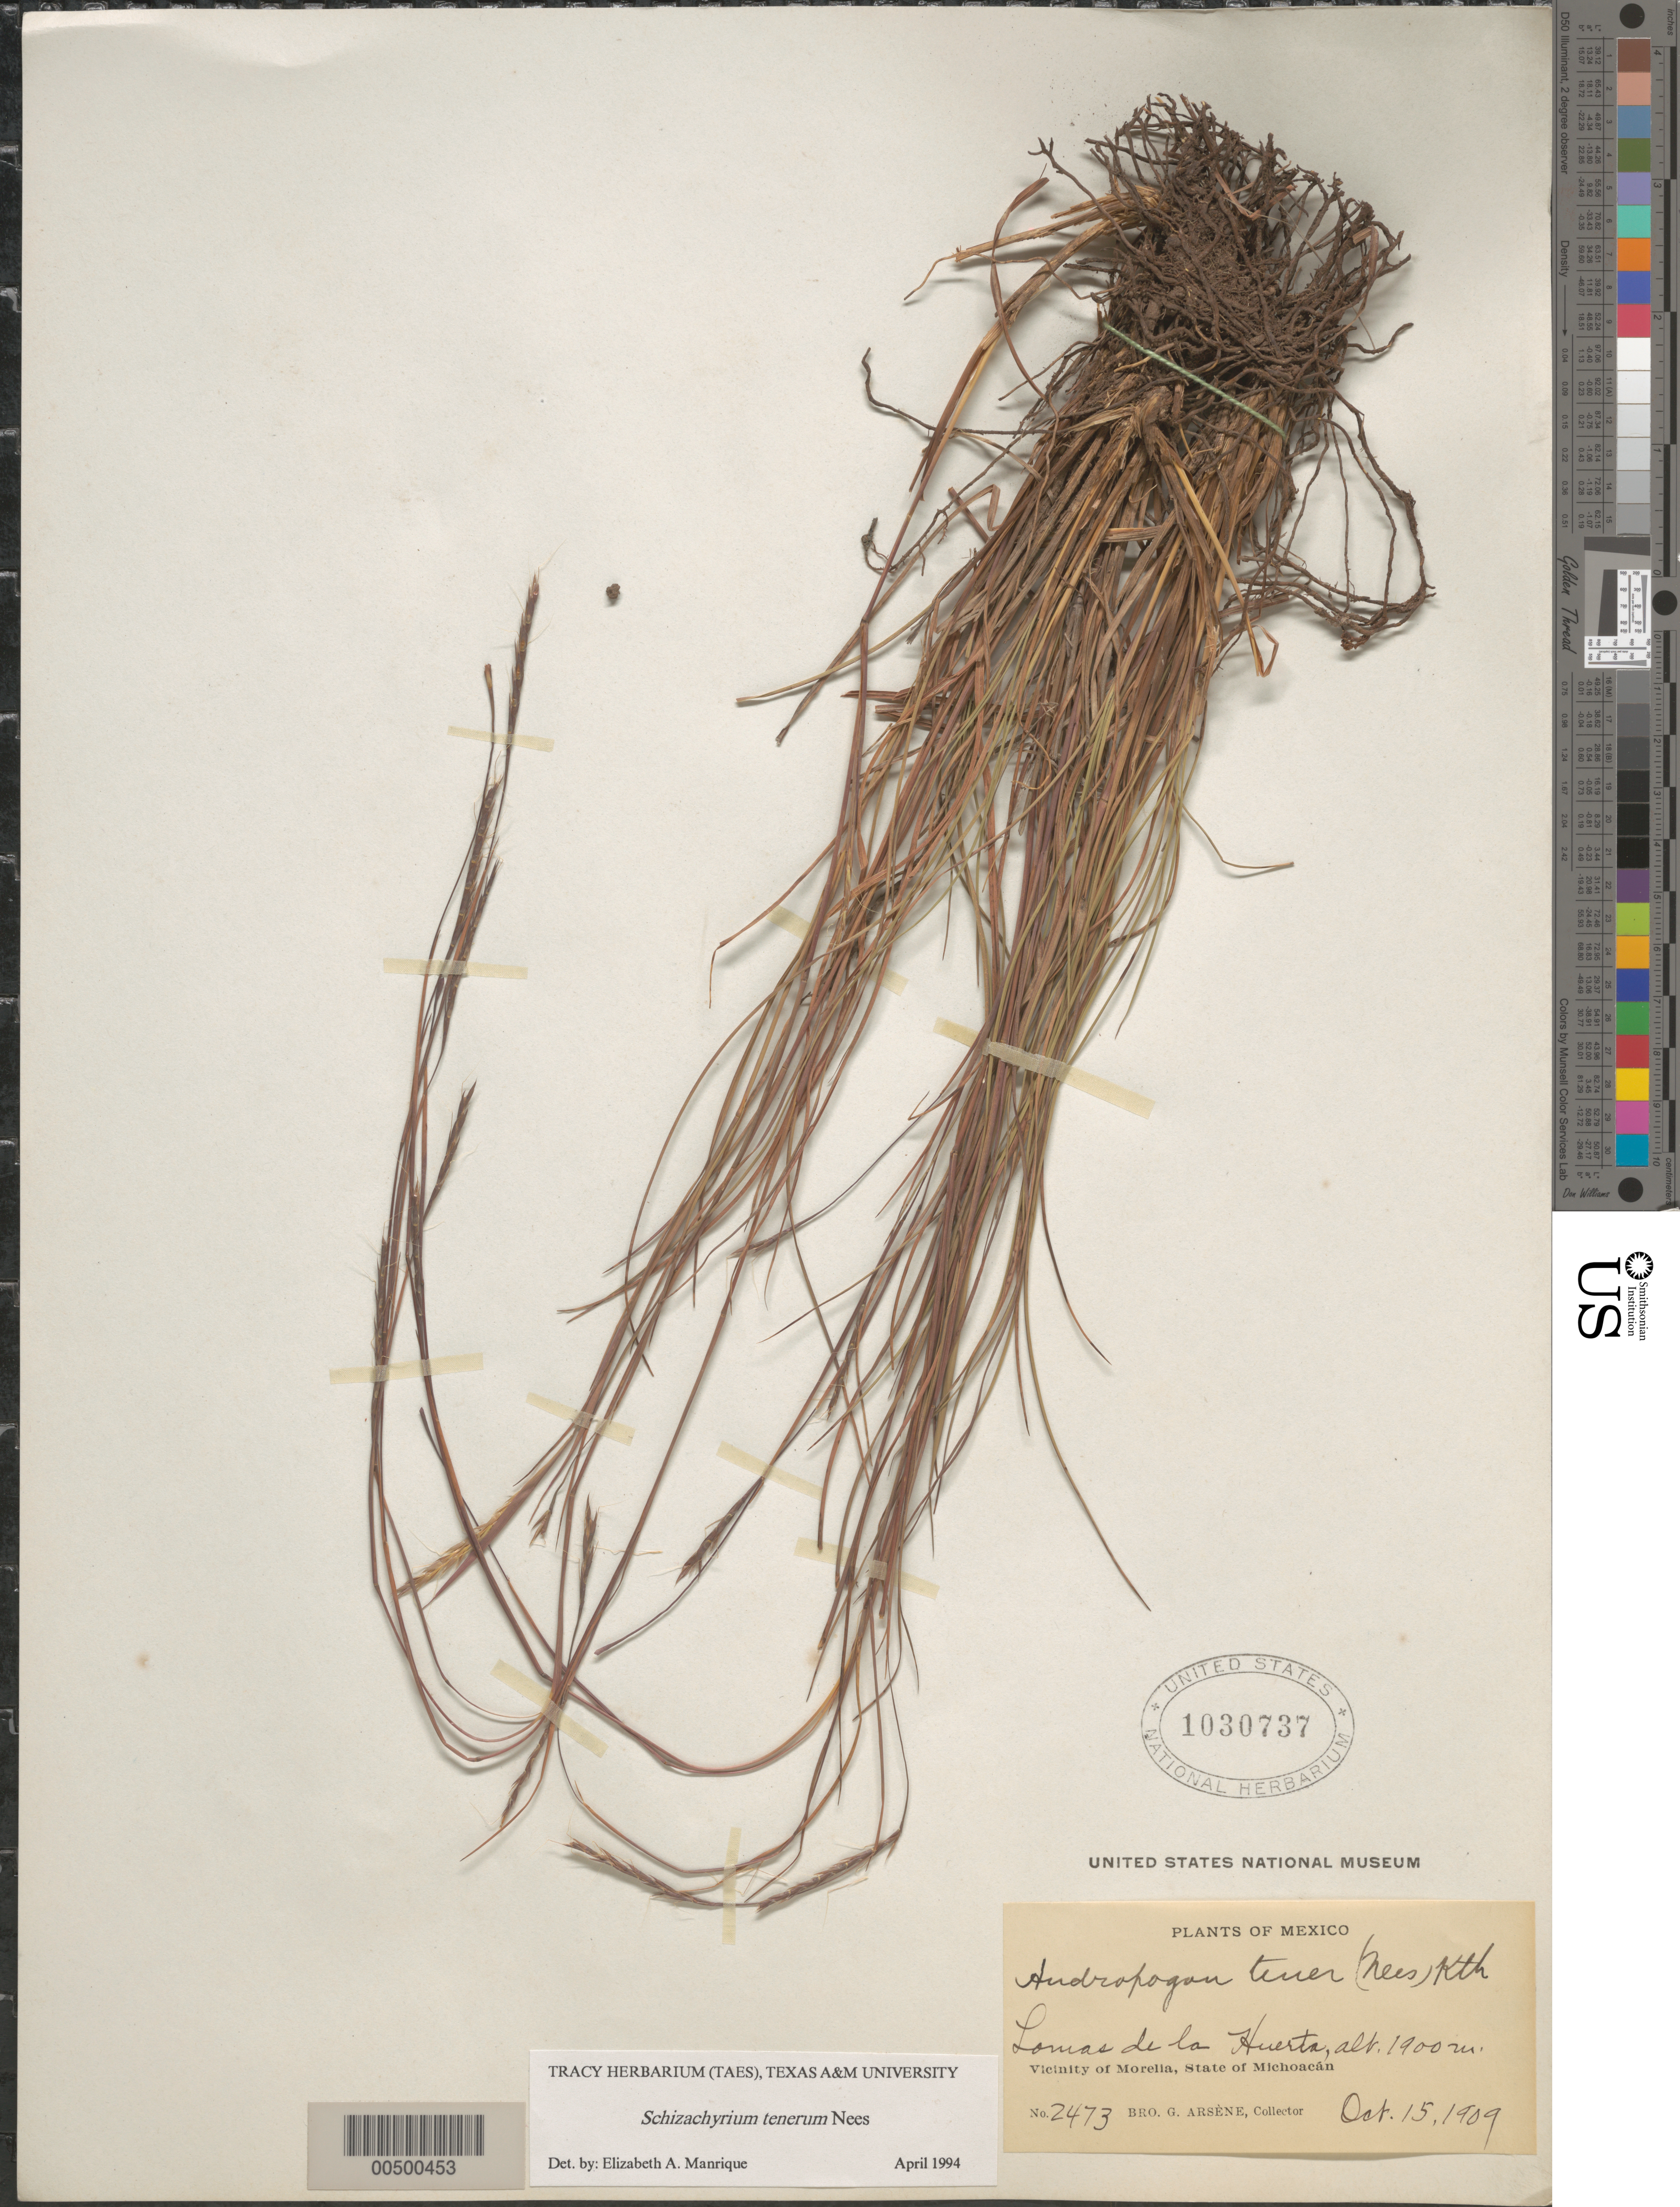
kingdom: Plantae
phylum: Tracheophyta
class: Liliopsida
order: Poales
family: Poaceae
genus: Schizachyrium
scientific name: Schizachyrium tenerum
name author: Nees in Mart.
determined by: Manrique, E. A.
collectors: Bro. G. Arsène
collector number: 2473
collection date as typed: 15 Oct 1909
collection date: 1909-10-15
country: Mexico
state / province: Michoacán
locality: Lomas de la Huerta, vicinity of Morelia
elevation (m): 1900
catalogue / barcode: US 1030737